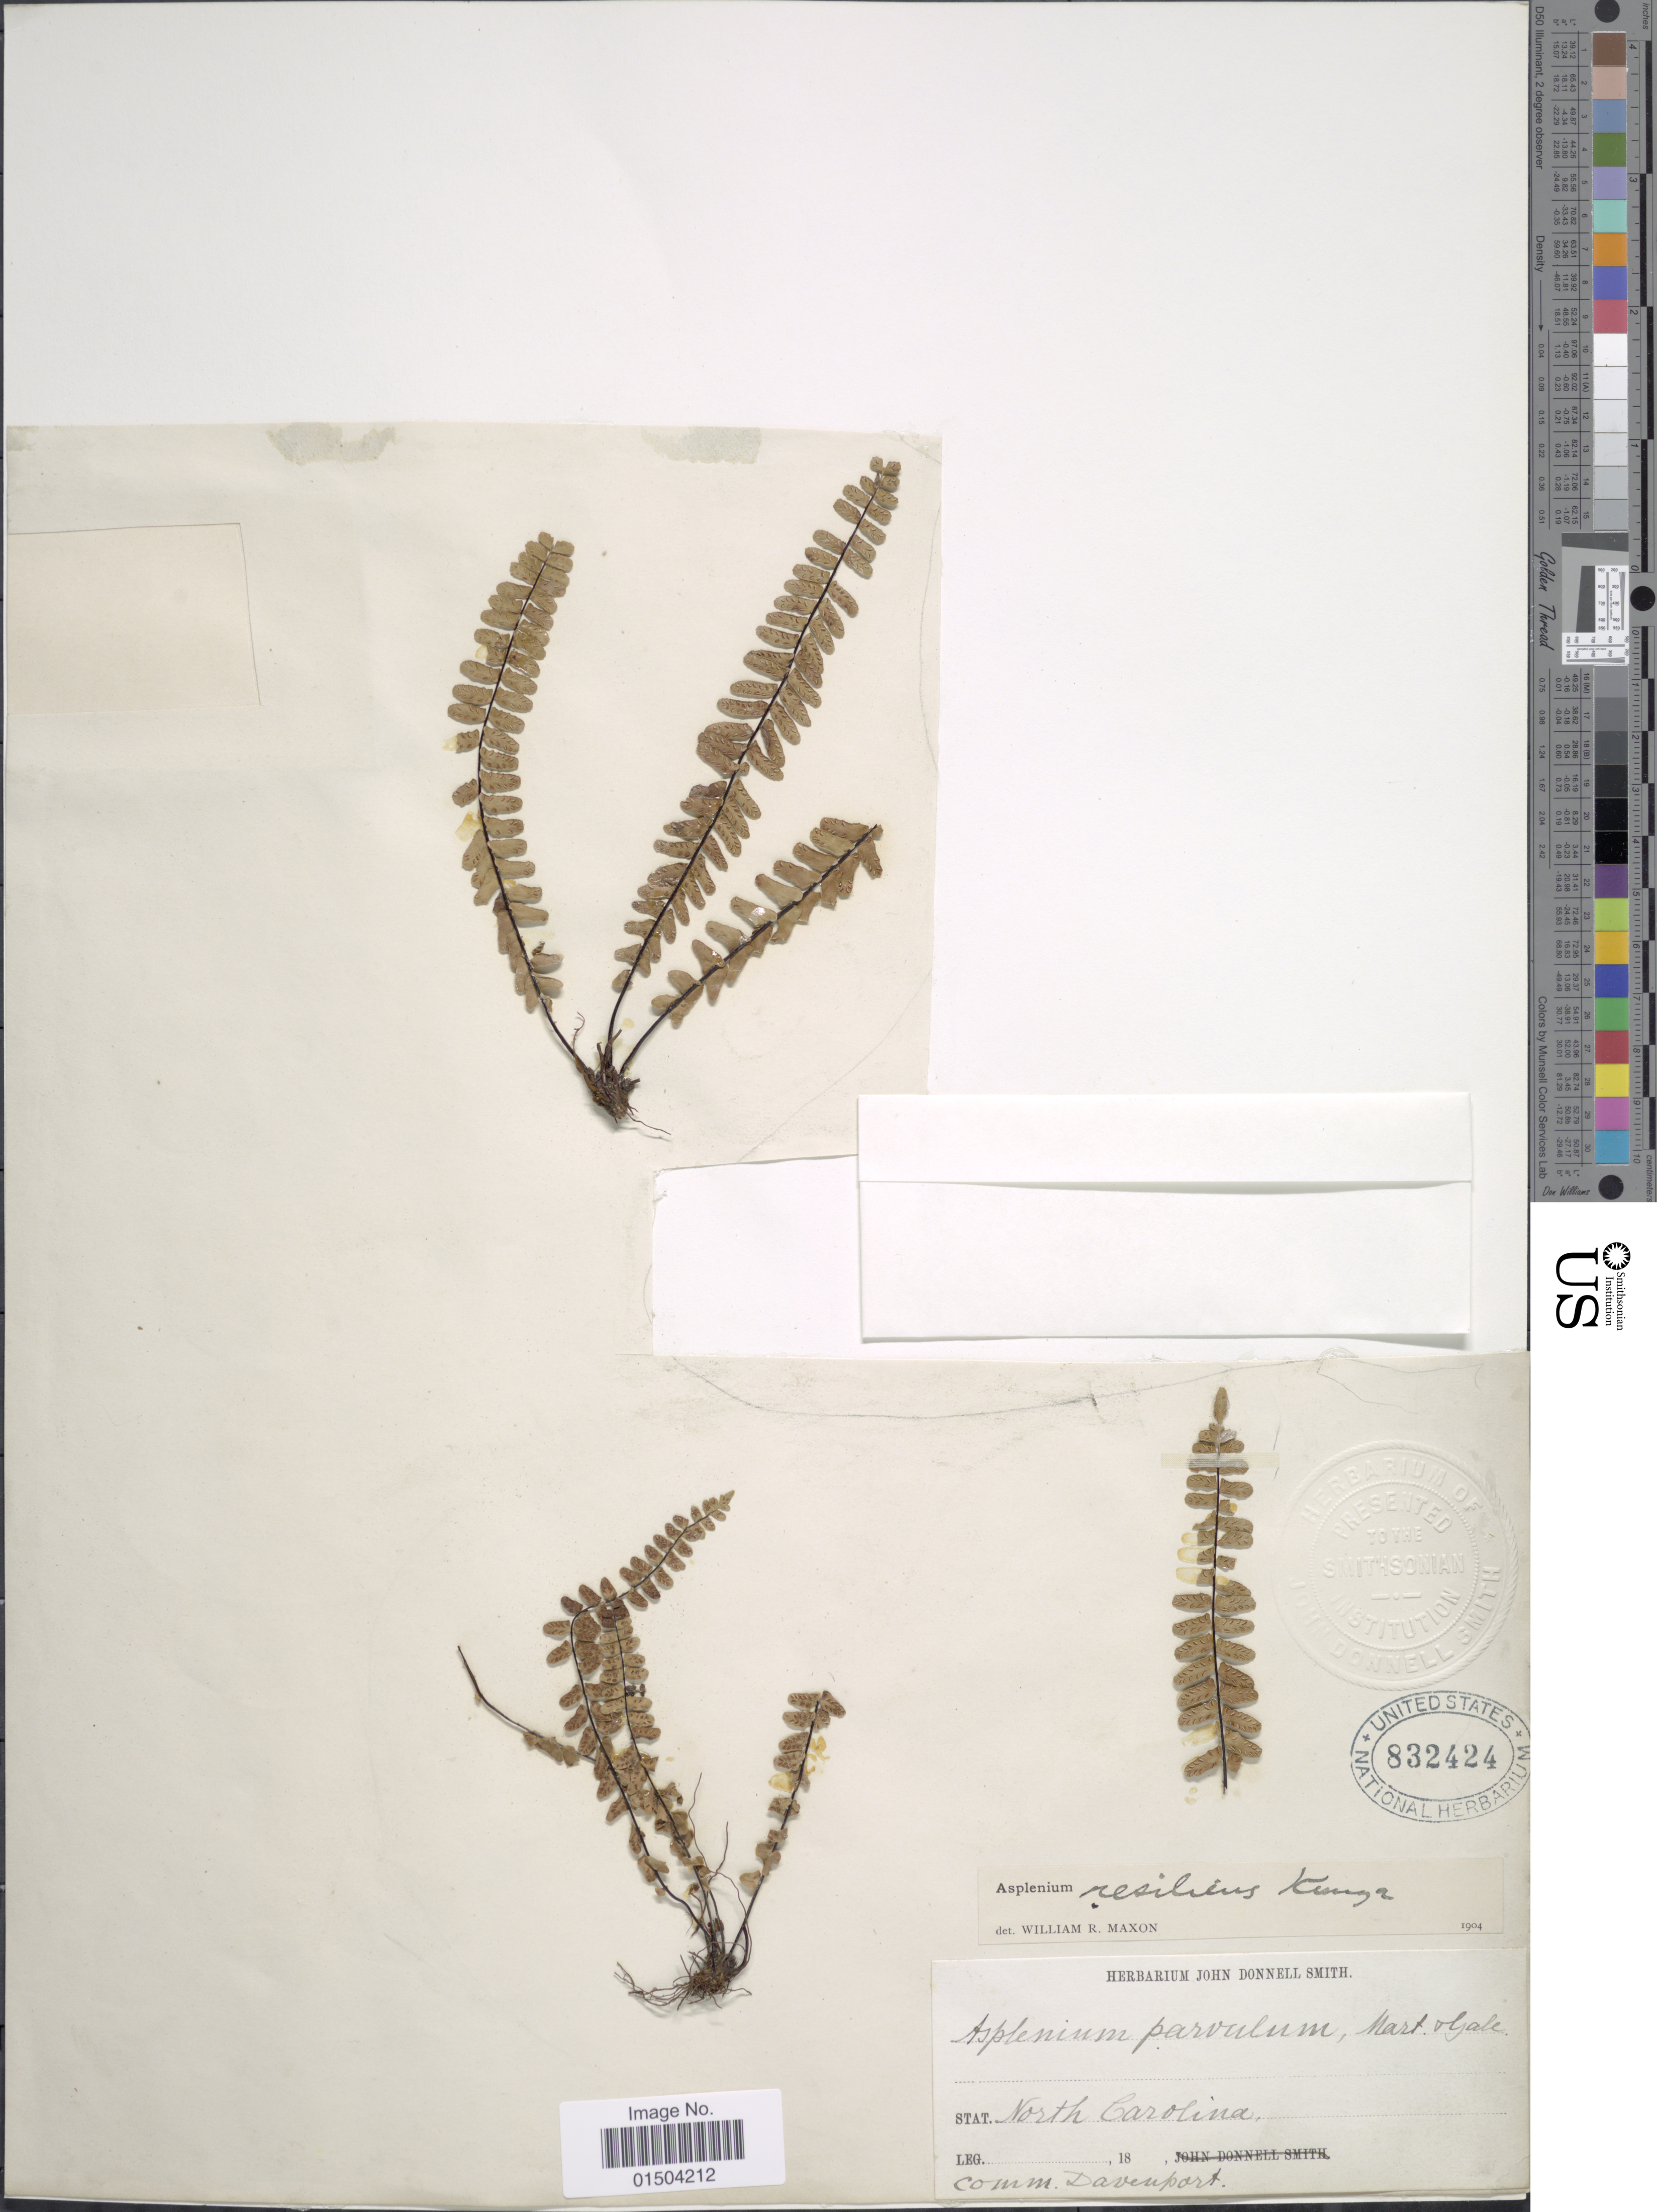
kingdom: Plantae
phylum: Tracheophyta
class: Polypodiopsida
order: Polypodiales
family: Aspleniaceae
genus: Asplenium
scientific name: Asplenium resiliens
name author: Kunze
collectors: ex Herb. John Donnell Smith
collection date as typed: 18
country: United States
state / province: North Carolina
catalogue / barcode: US 832424